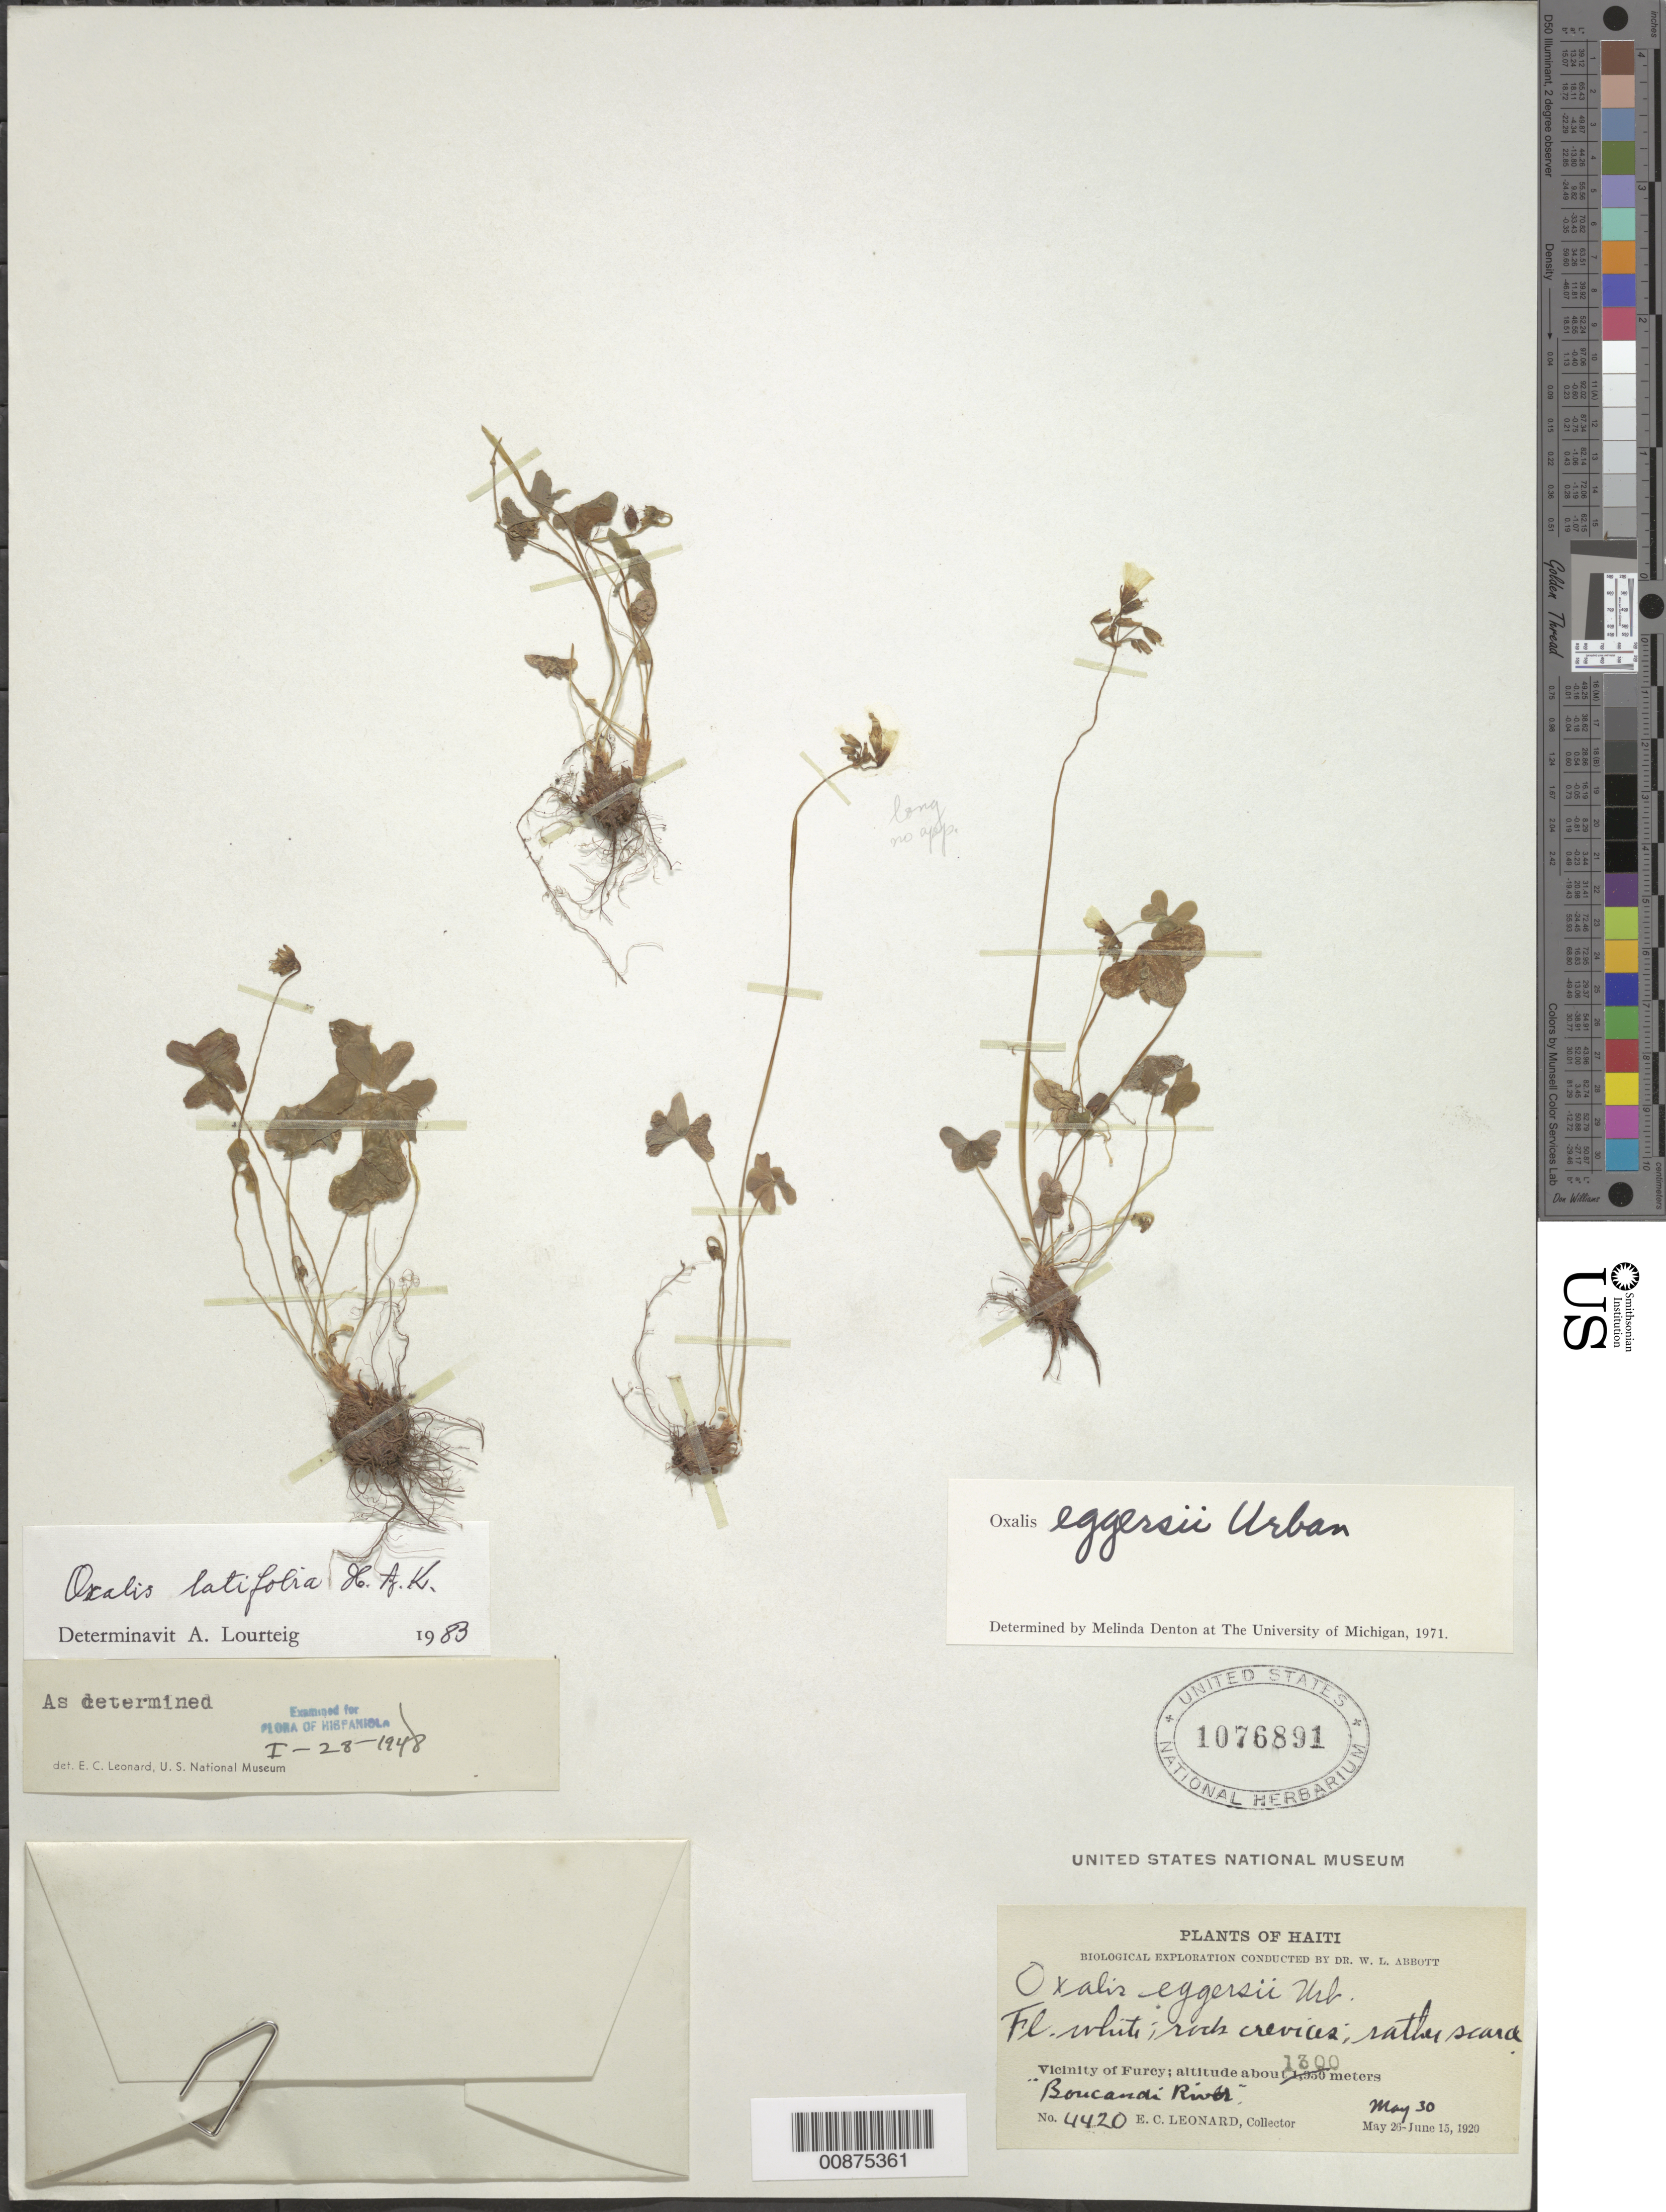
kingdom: Plantae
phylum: Tracheophyta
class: Magnoliopsida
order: Oxalidales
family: Oxalidaceae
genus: Oxalis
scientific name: Oxalis latifolia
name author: Kunth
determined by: Lourteig, A.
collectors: E. C. Leonard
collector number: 4420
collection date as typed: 30 May 1920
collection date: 1920-05-30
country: Haiti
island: Hispaniola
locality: Vicinity of Furcy. "Boucandi River".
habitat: Rock crevices.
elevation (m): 1300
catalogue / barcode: US 1076891